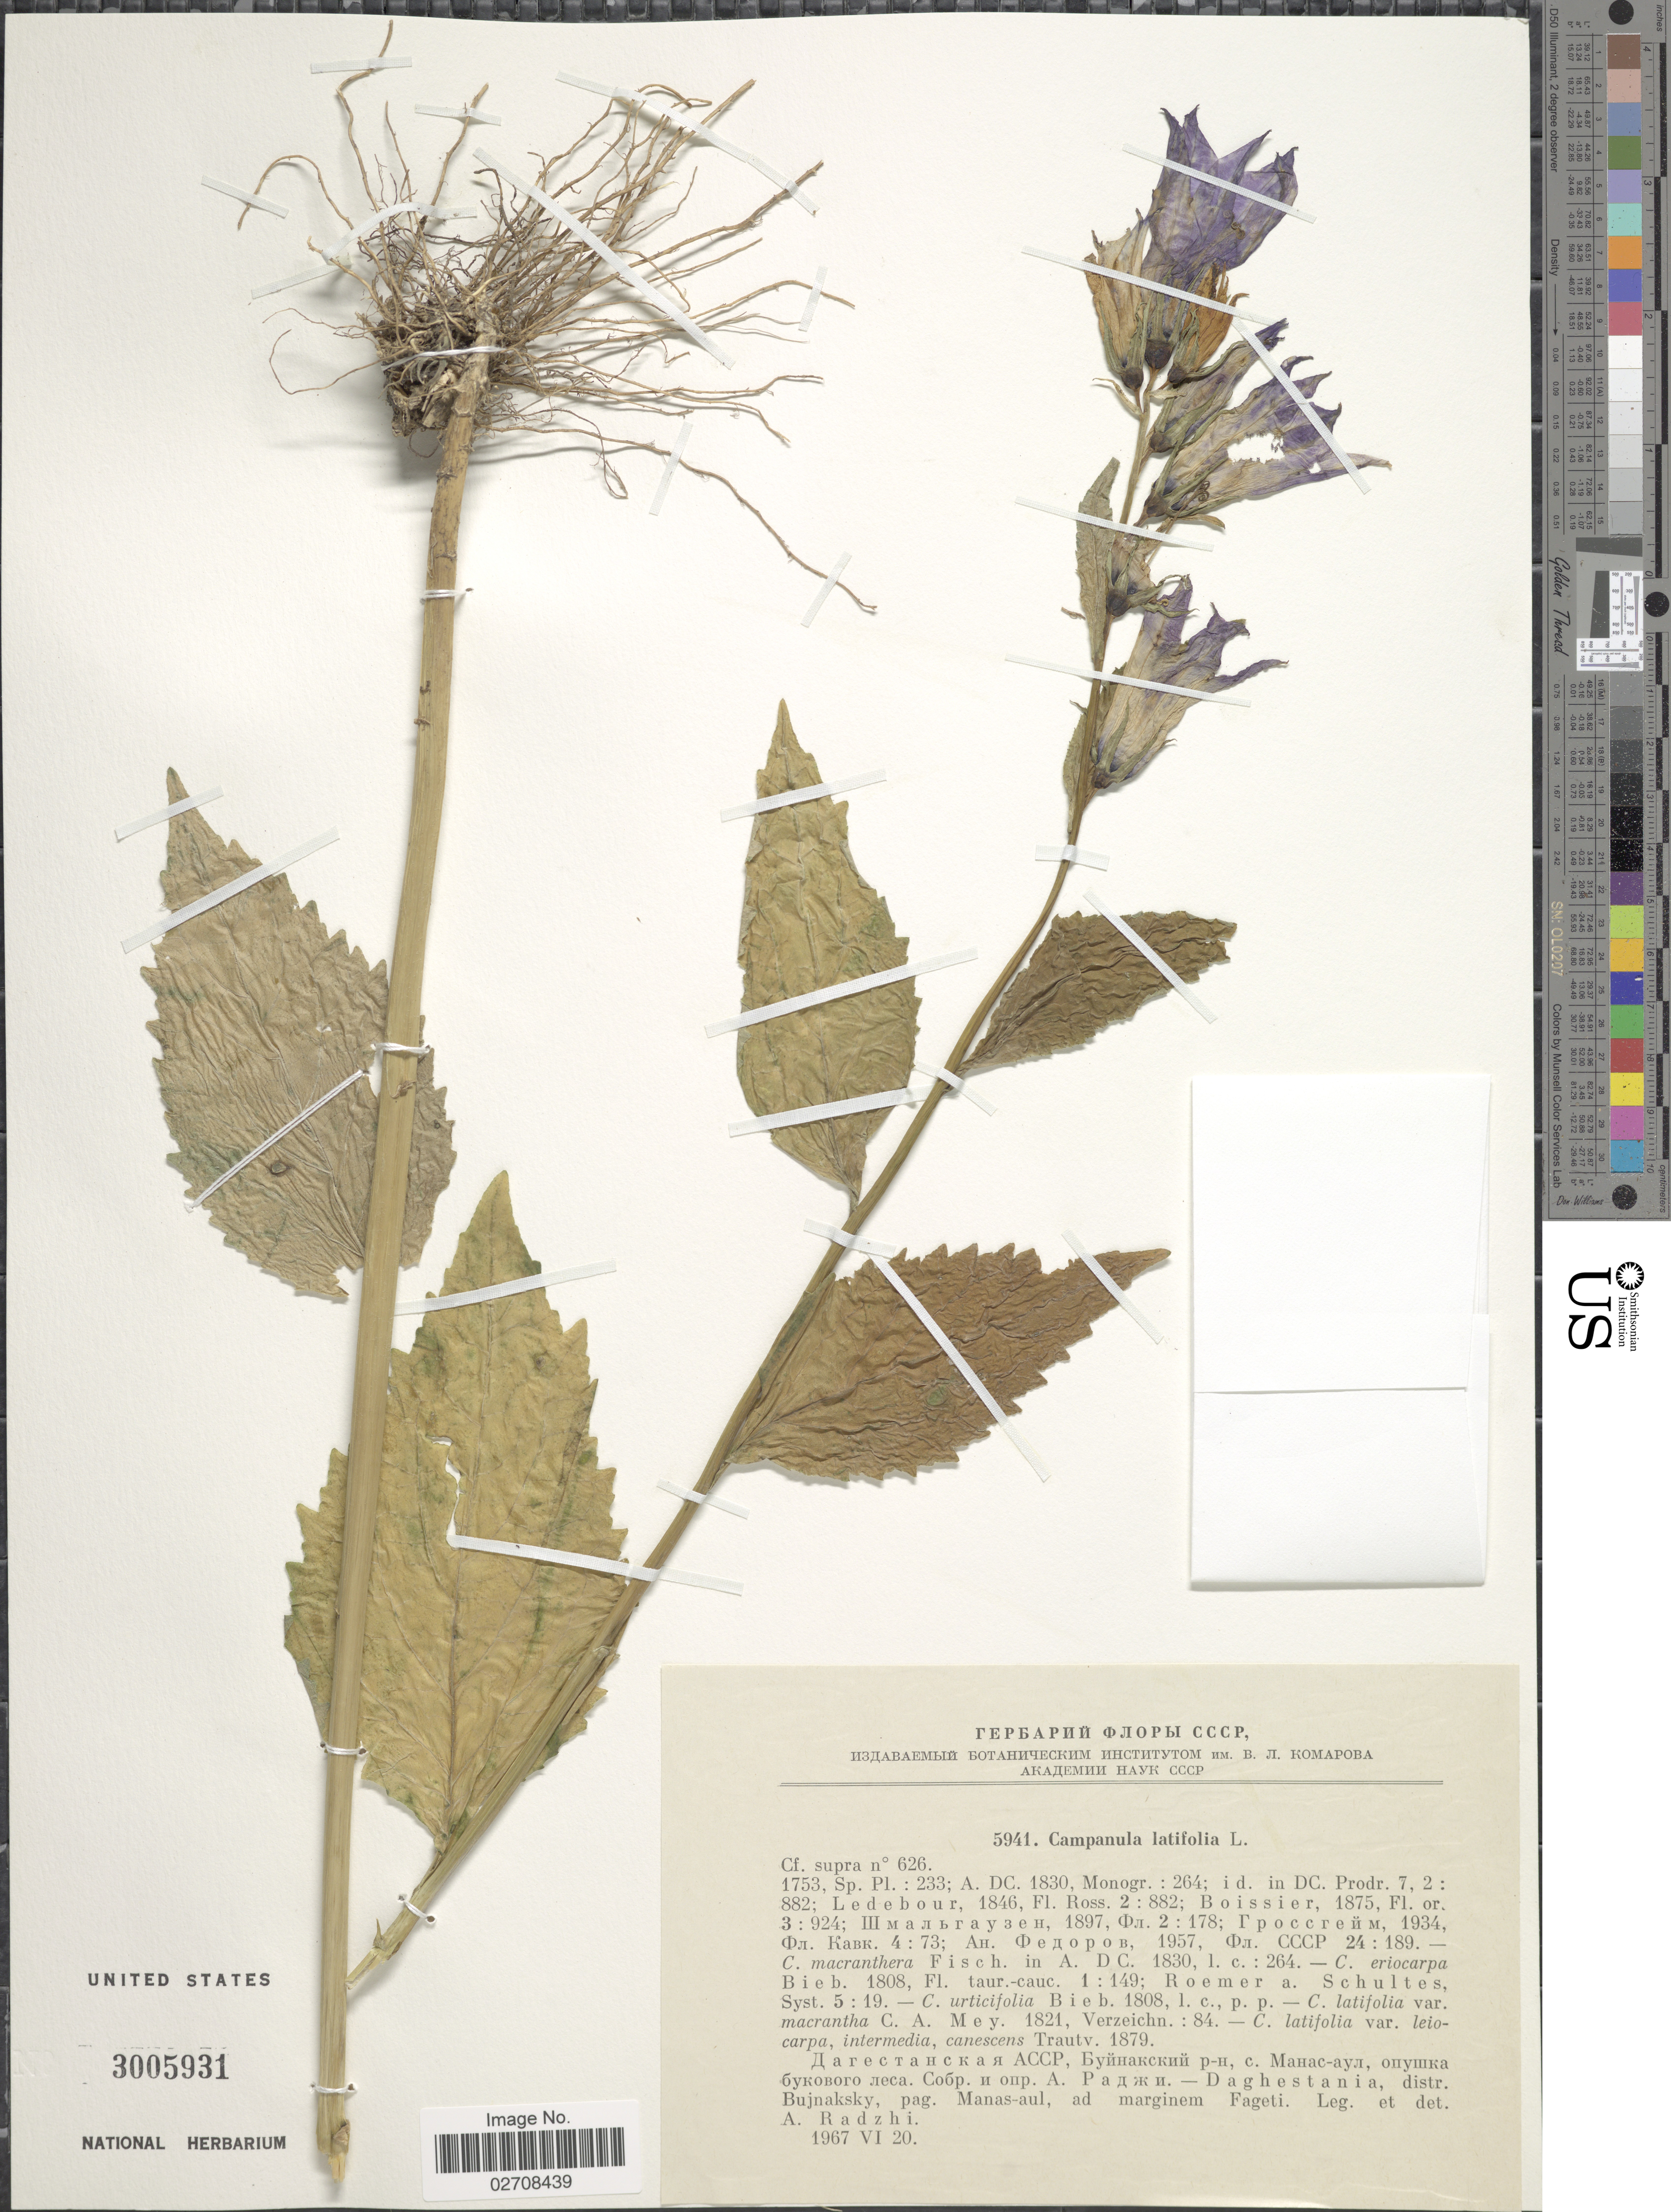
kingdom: Plantae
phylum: Tracheophyta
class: Magnoliopsida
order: Asterales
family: Campanulaceae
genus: Campanula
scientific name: Campanula latifolia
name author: L.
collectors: A. Radzhi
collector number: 5941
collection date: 1967-06-20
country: Russian Federation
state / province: Dagestan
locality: Daghestania, distr. Bujnaksky, pag. Manas-aul, ad marginem Fageti.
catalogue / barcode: US 3005931